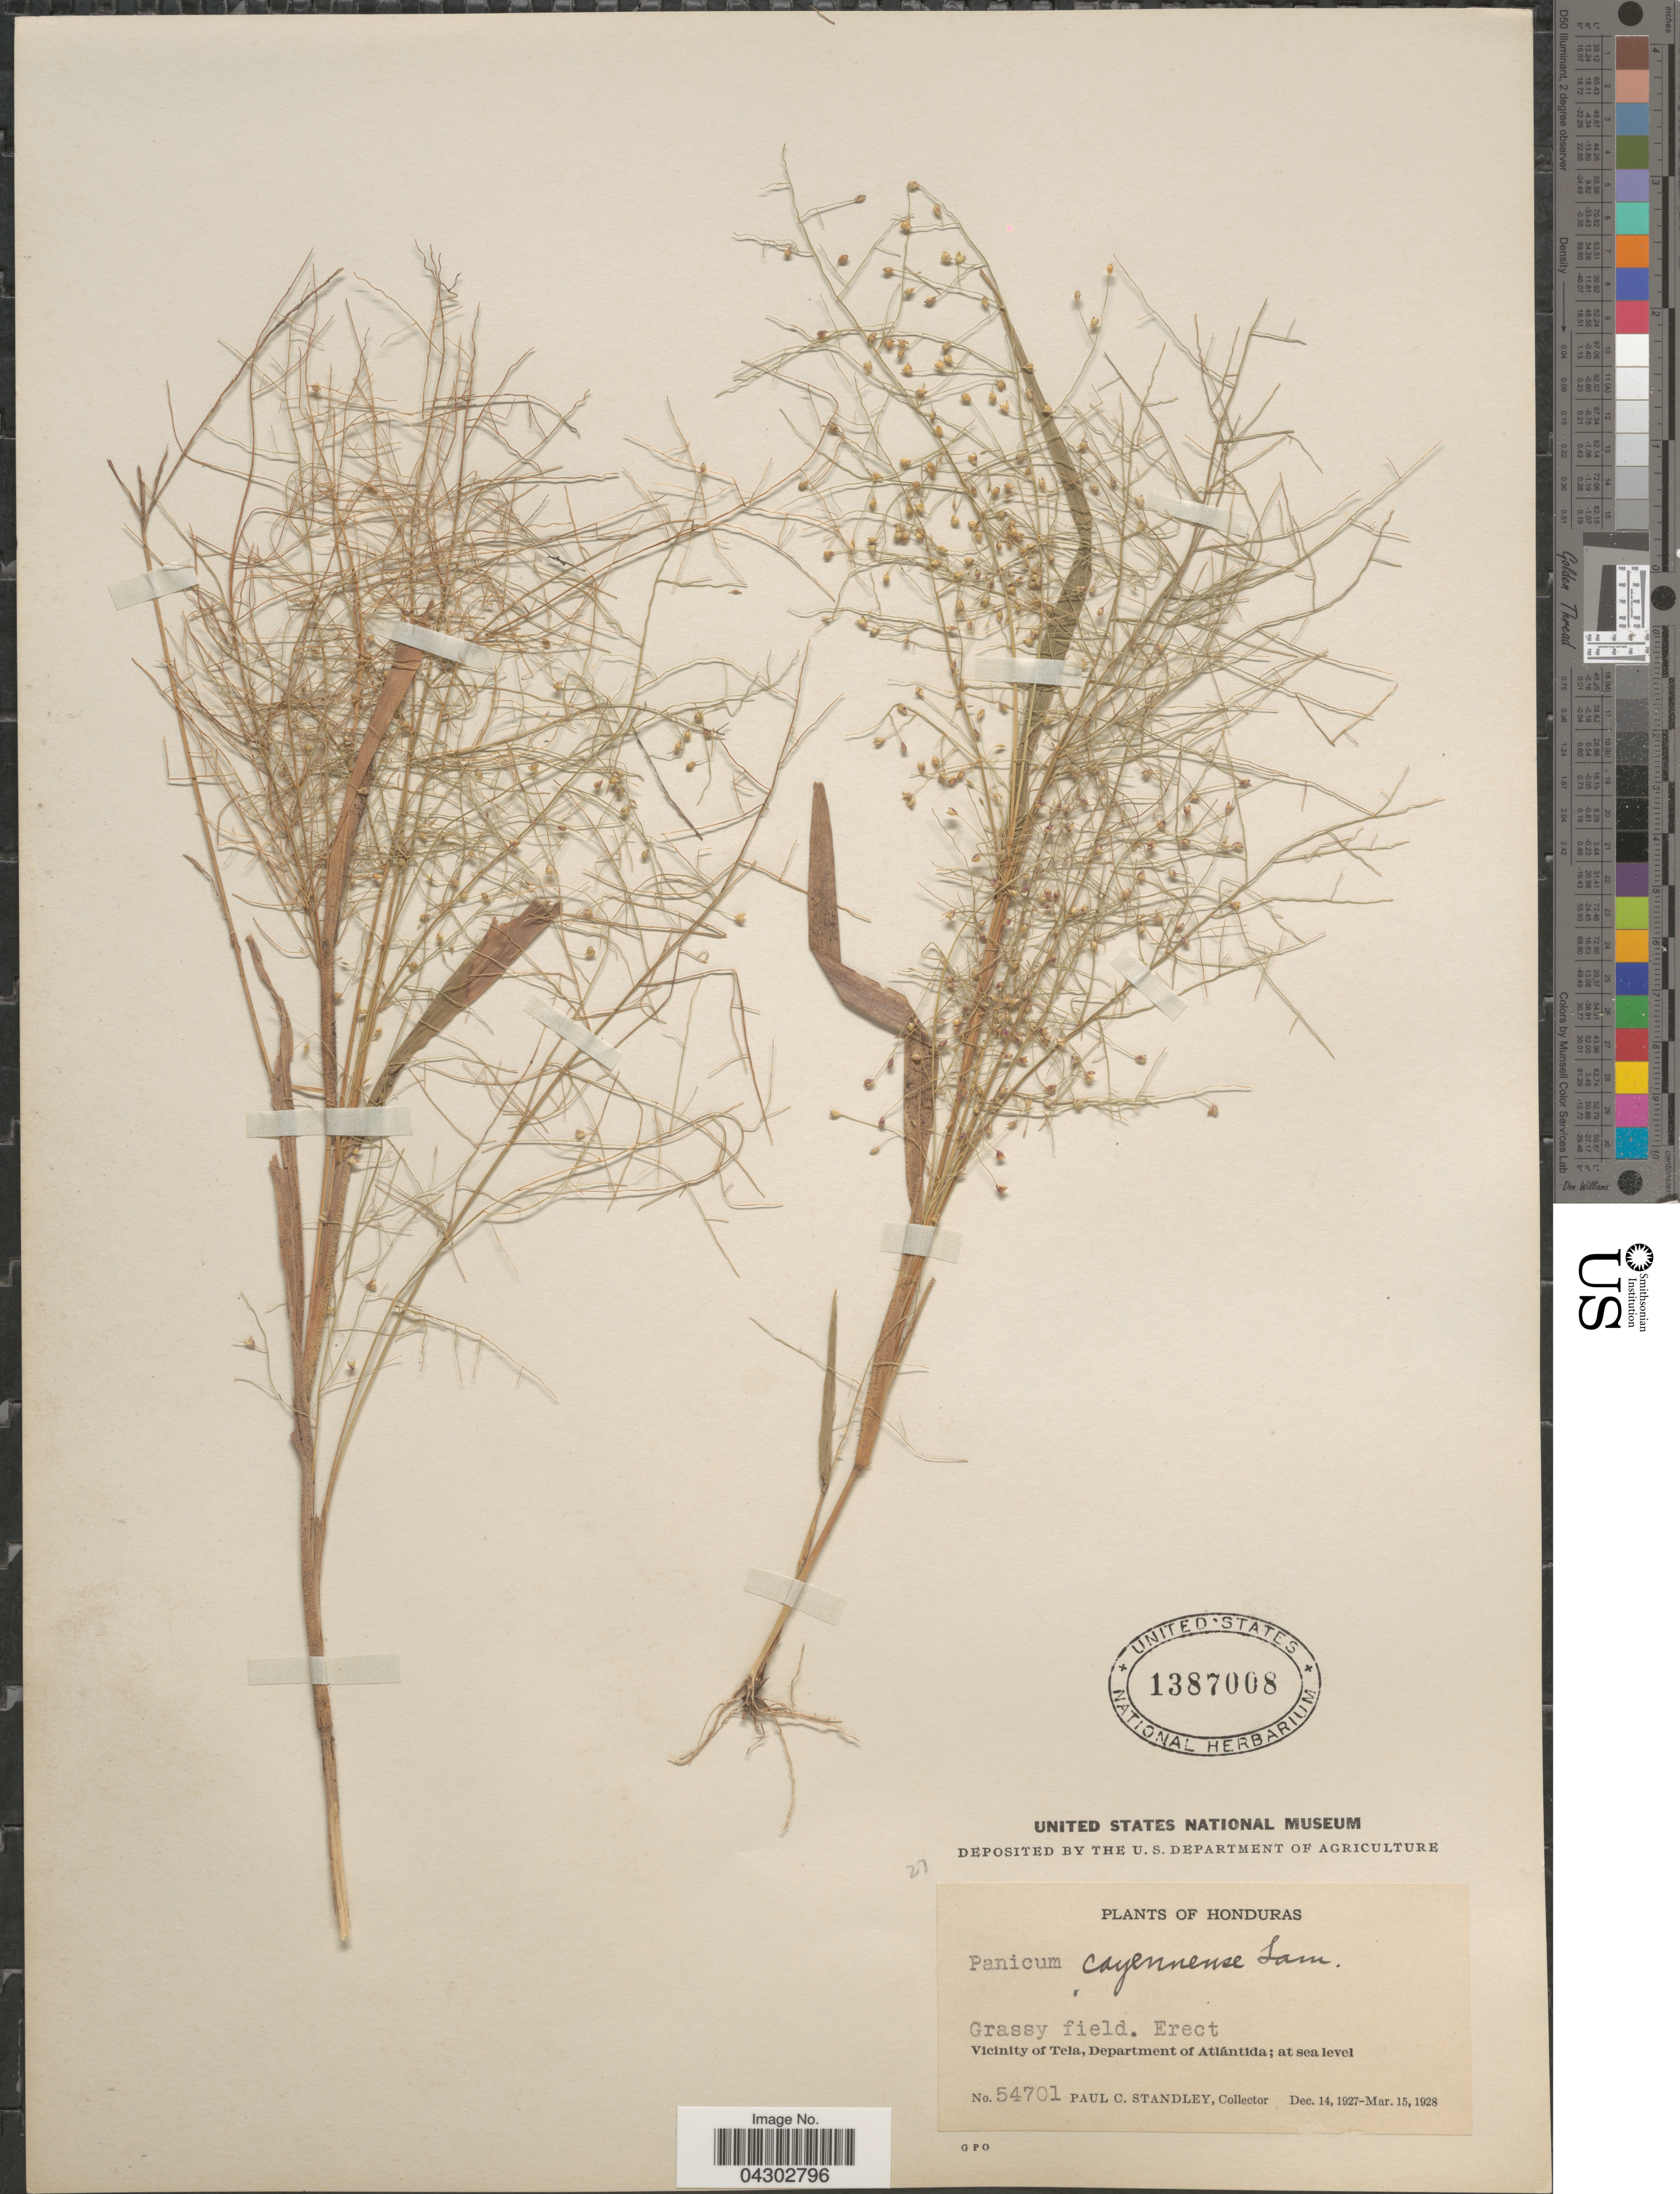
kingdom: Plantae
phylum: Tracheophyta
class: Liliopsida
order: Poales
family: Poaceae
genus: Panicum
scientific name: Panicum cayennense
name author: Lam.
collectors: P. C. Standley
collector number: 54701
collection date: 1927-12-14/1928-03-15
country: Honduras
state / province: Atlantida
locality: Vicinity of Tela, Department of Atlántida.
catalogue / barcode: US 1387008